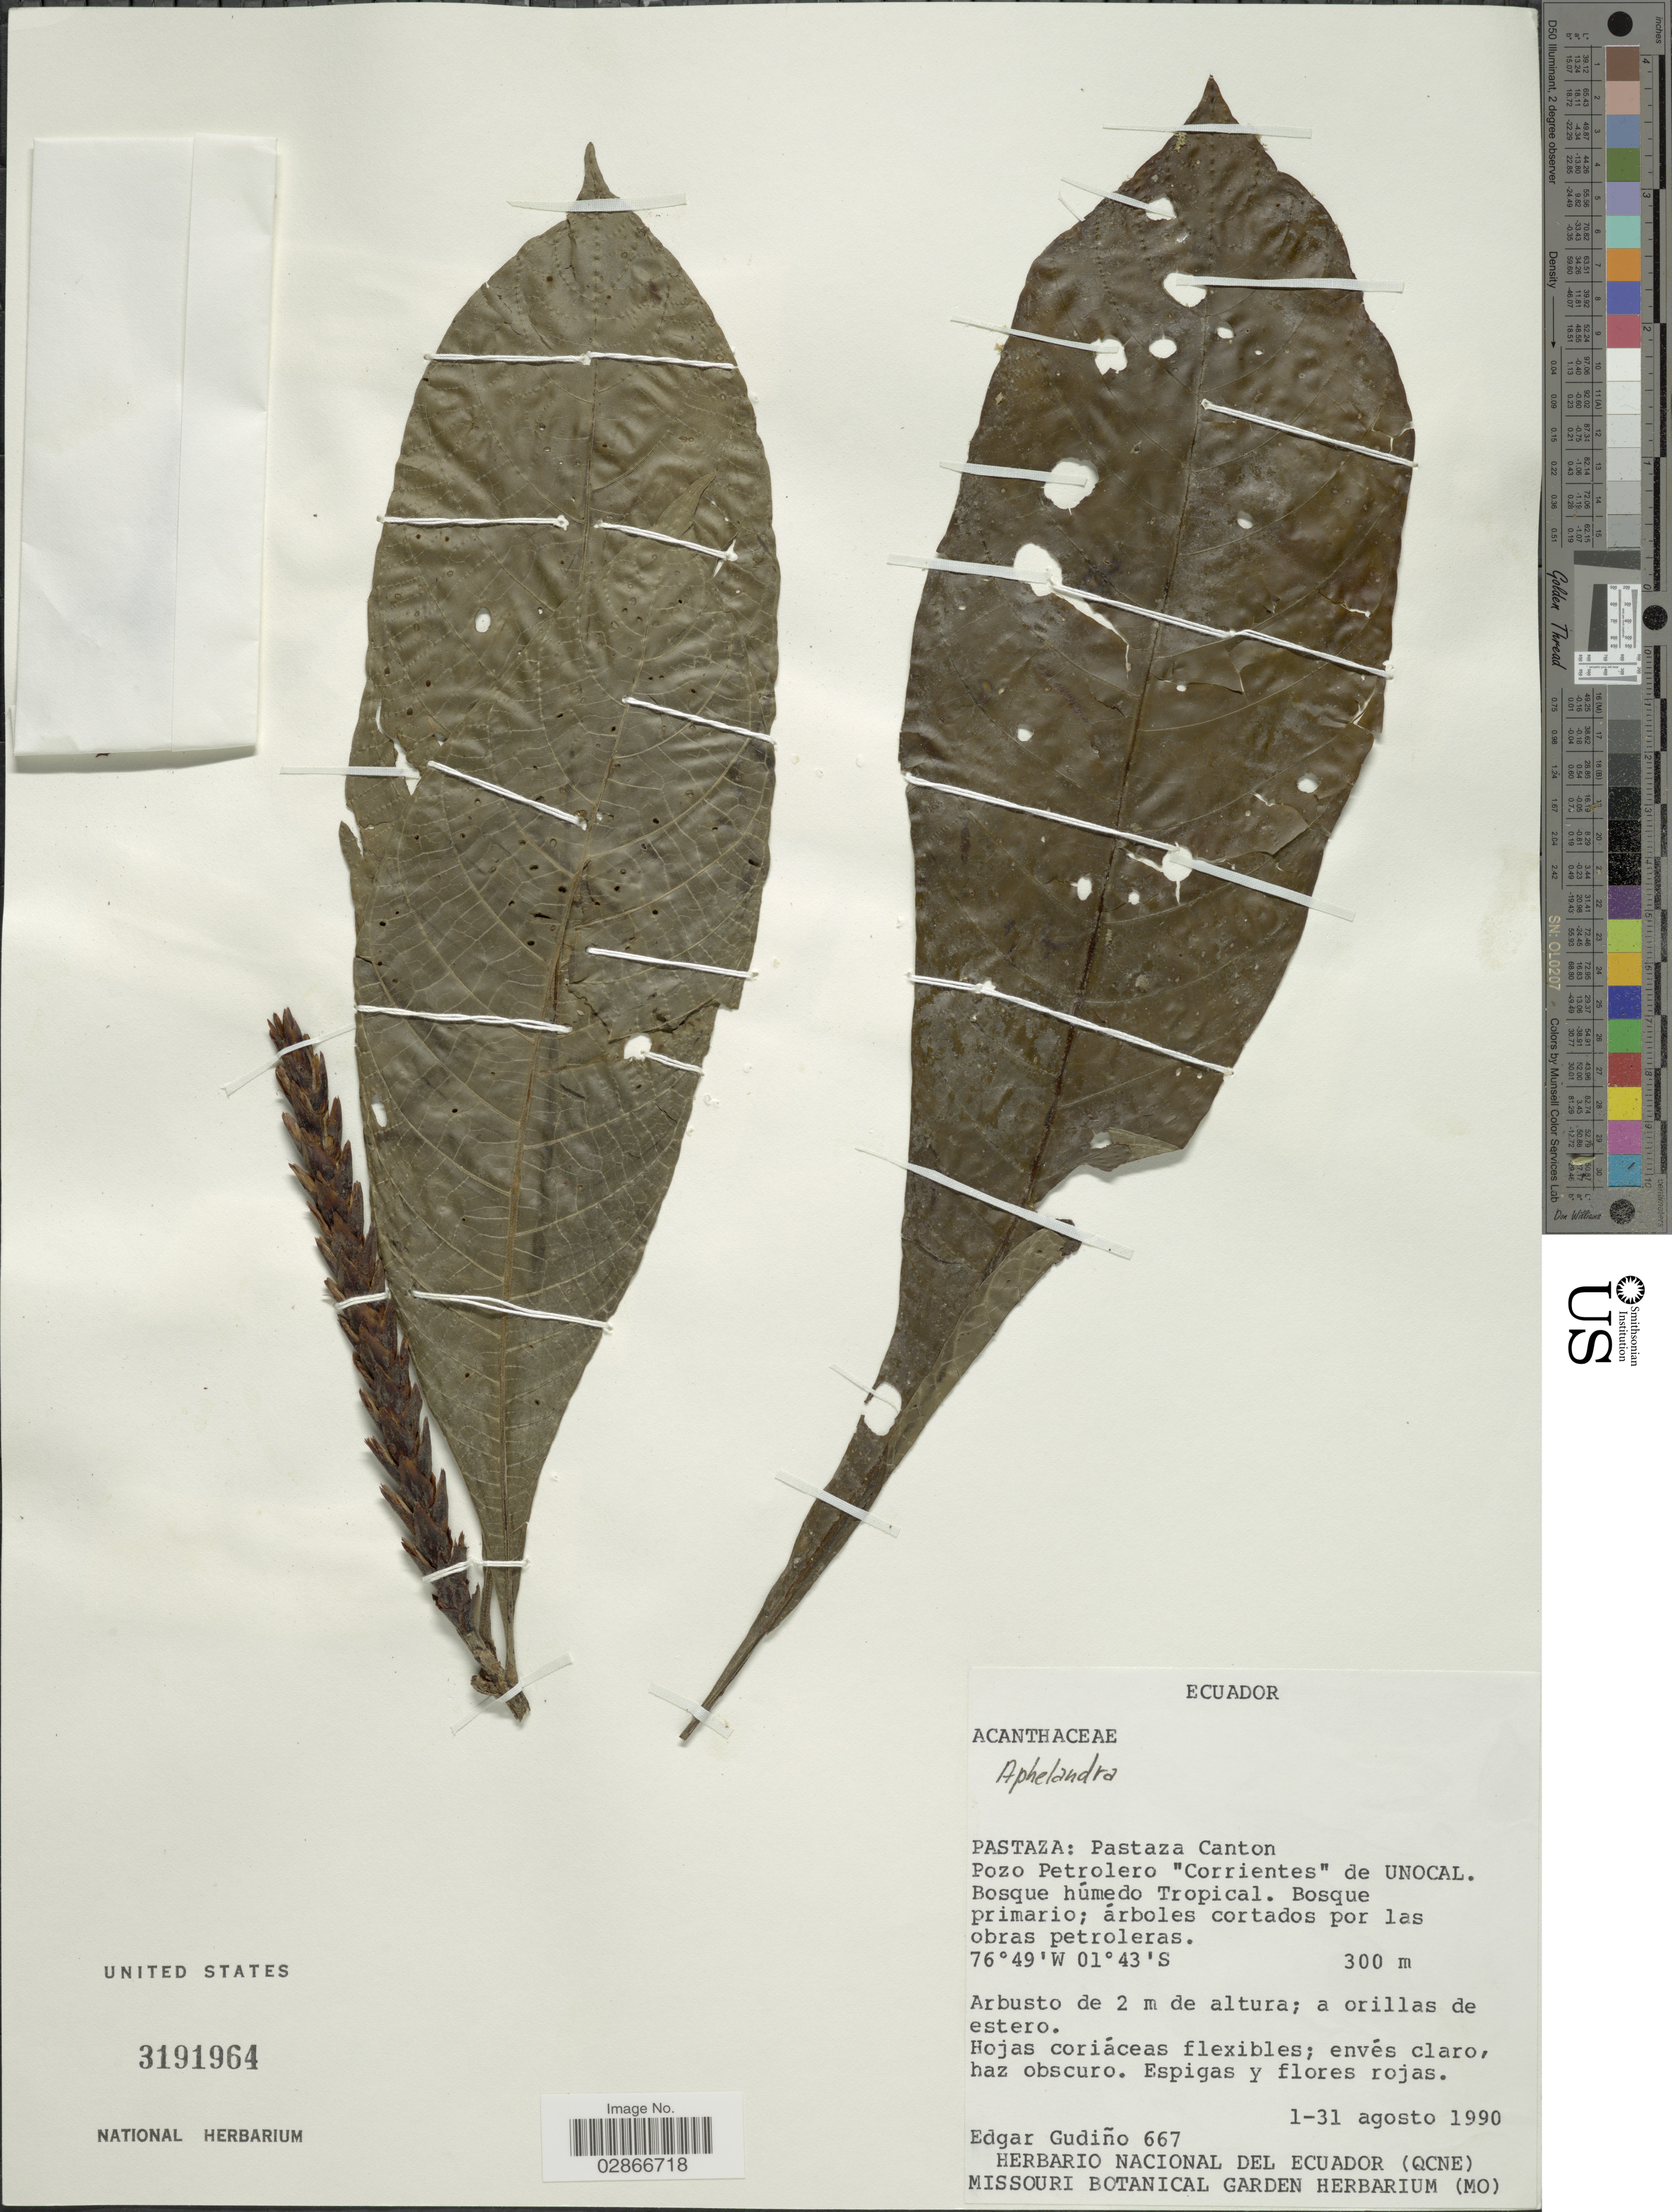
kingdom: Plantae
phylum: Tracheophyta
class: Magnoliopsida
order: Lamiales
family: Acanthaceae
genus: Aphelandra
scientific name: Aphelandra crenata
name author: Leonard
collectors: E. Gudiño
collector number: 667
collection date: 1990-08-01/1990-08-31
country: Ecuador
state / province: Pastaza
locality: Pastaza Canton. Pozo Petrolero "Corrientes" de Unocal.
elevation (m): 300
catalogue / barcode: US 3191964